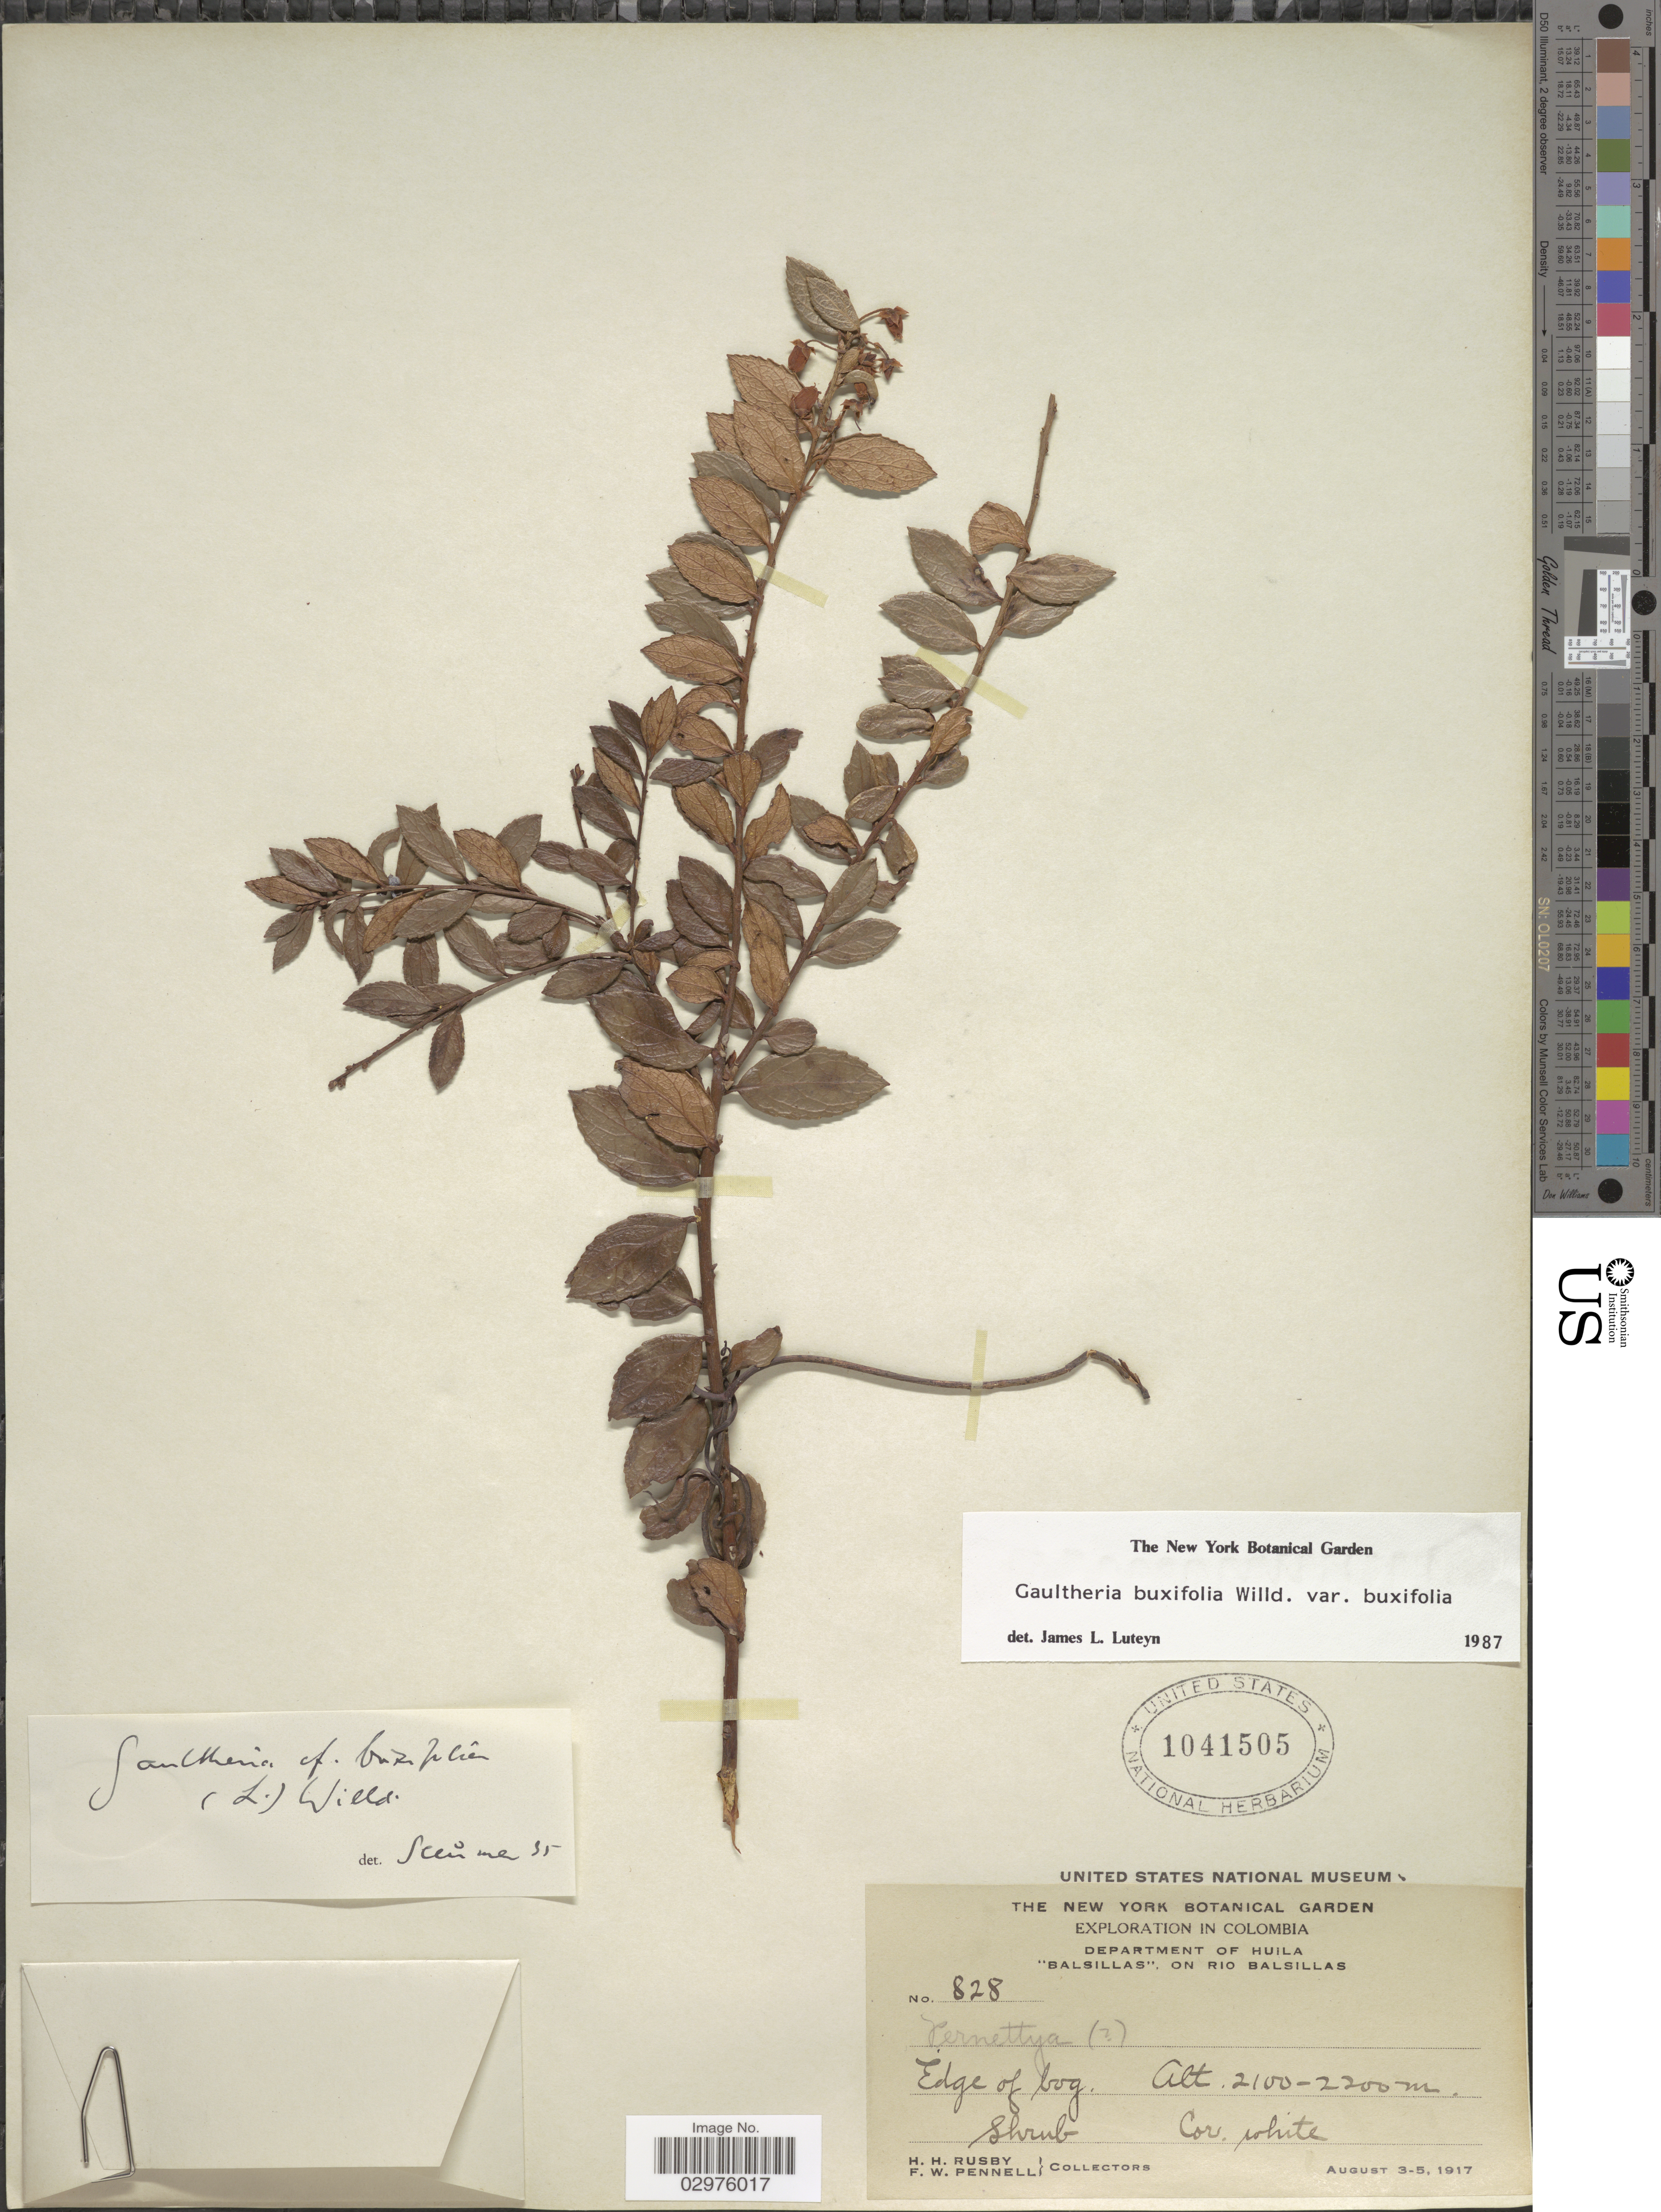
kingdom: Plantae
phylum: Tracheophyta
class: Magnoliopsida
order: Ericales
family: Ericaceae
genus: Gaultheria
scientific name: Gaultheria buxifolia var. buxifolia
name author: Willd.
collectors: H. H. Rusby & F. W. Pennell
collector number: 828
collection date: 1917-08-03/1917-08-05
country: Colombia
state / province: Huila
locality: Department of Huila. "Balsillas", on Rio Balsillas.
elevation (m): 2100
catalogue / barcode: US 1041505